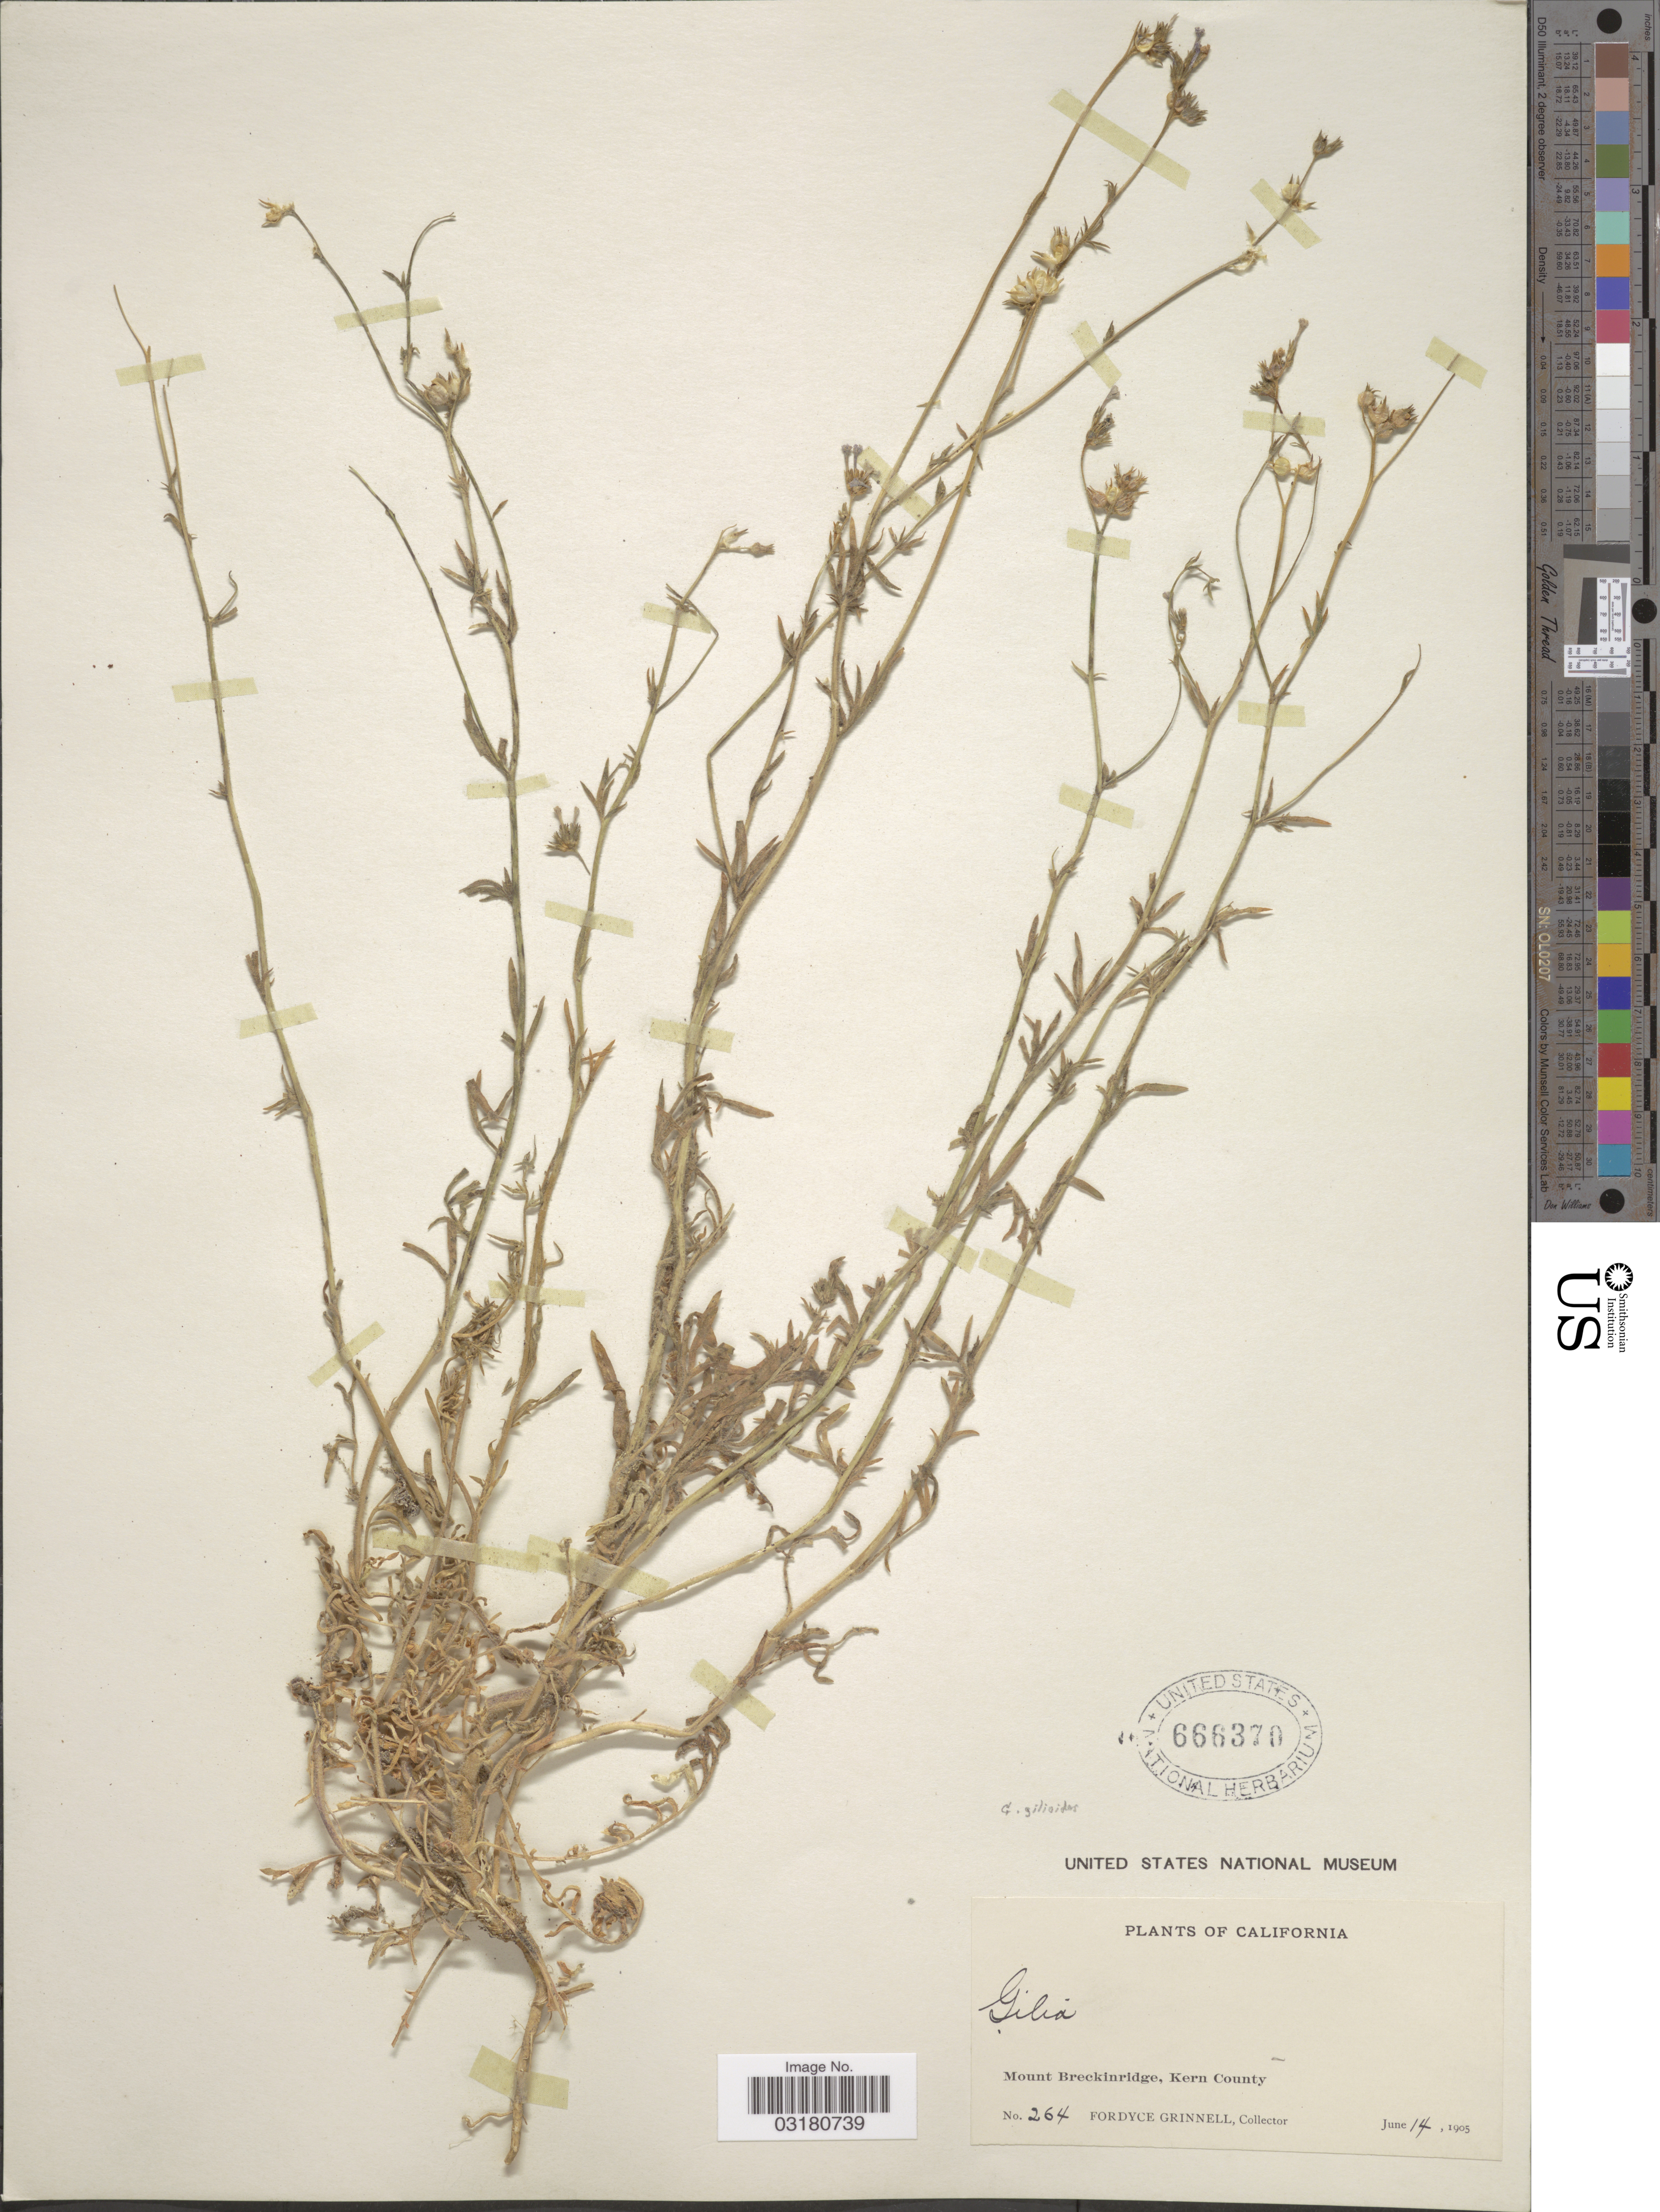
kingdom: Plantae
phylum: Tracheophyta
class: Magnoliopsida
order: Ericales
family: Polemoniaceae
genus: Allophyllum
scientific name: Allophyllum gilioides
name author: (Benth.) Benth.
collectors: F. Grinnell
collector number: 264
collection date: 1905-06-14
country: United States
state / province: California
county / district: Kern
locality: Mount Breckinridge, Kern County.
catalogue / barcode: US 666370